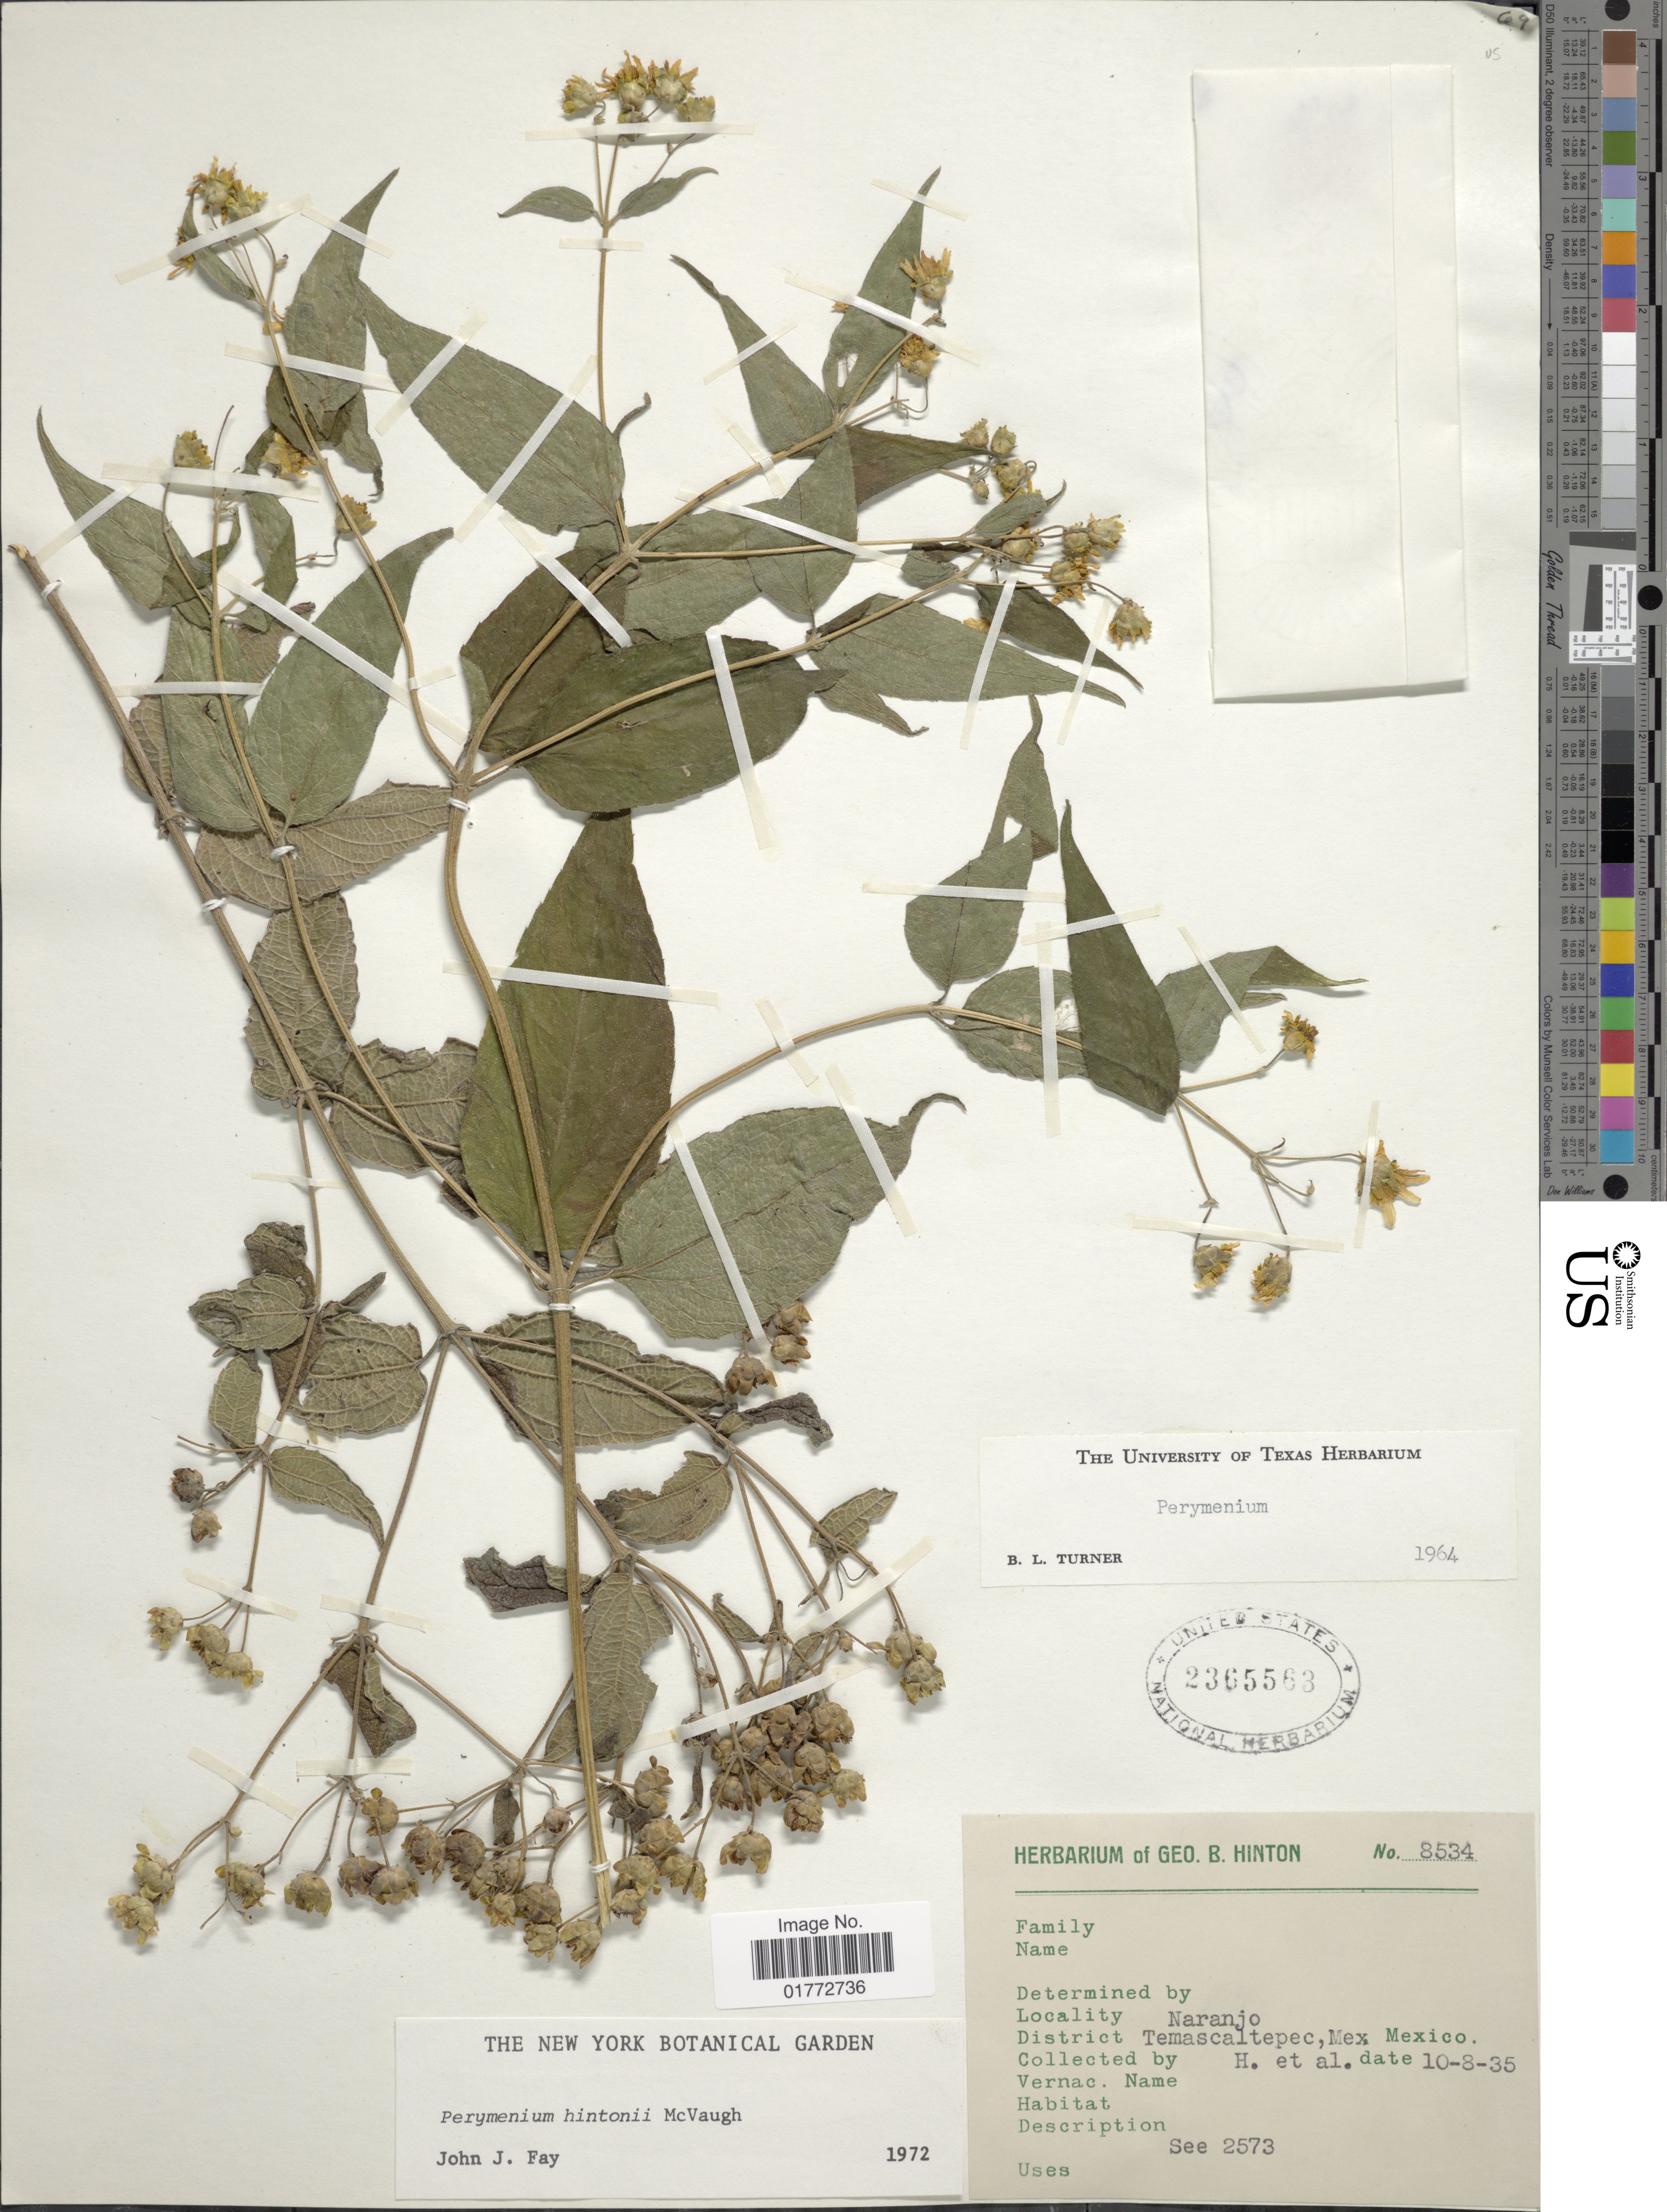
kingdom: Plantae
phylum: Tracheophyta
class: Magnoliopsida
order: Asterales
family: Asteraceae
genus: Perymenium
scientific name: Perymenium hintonii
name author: McVaugh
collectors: G. B. Hinton & et al.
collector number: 8534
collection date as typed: Transcribed d/m/y: 8/10/35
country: Mexico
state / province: México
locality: Naranjo, District Temascaltepex, Mex., Mexico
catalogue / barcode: US 2365563